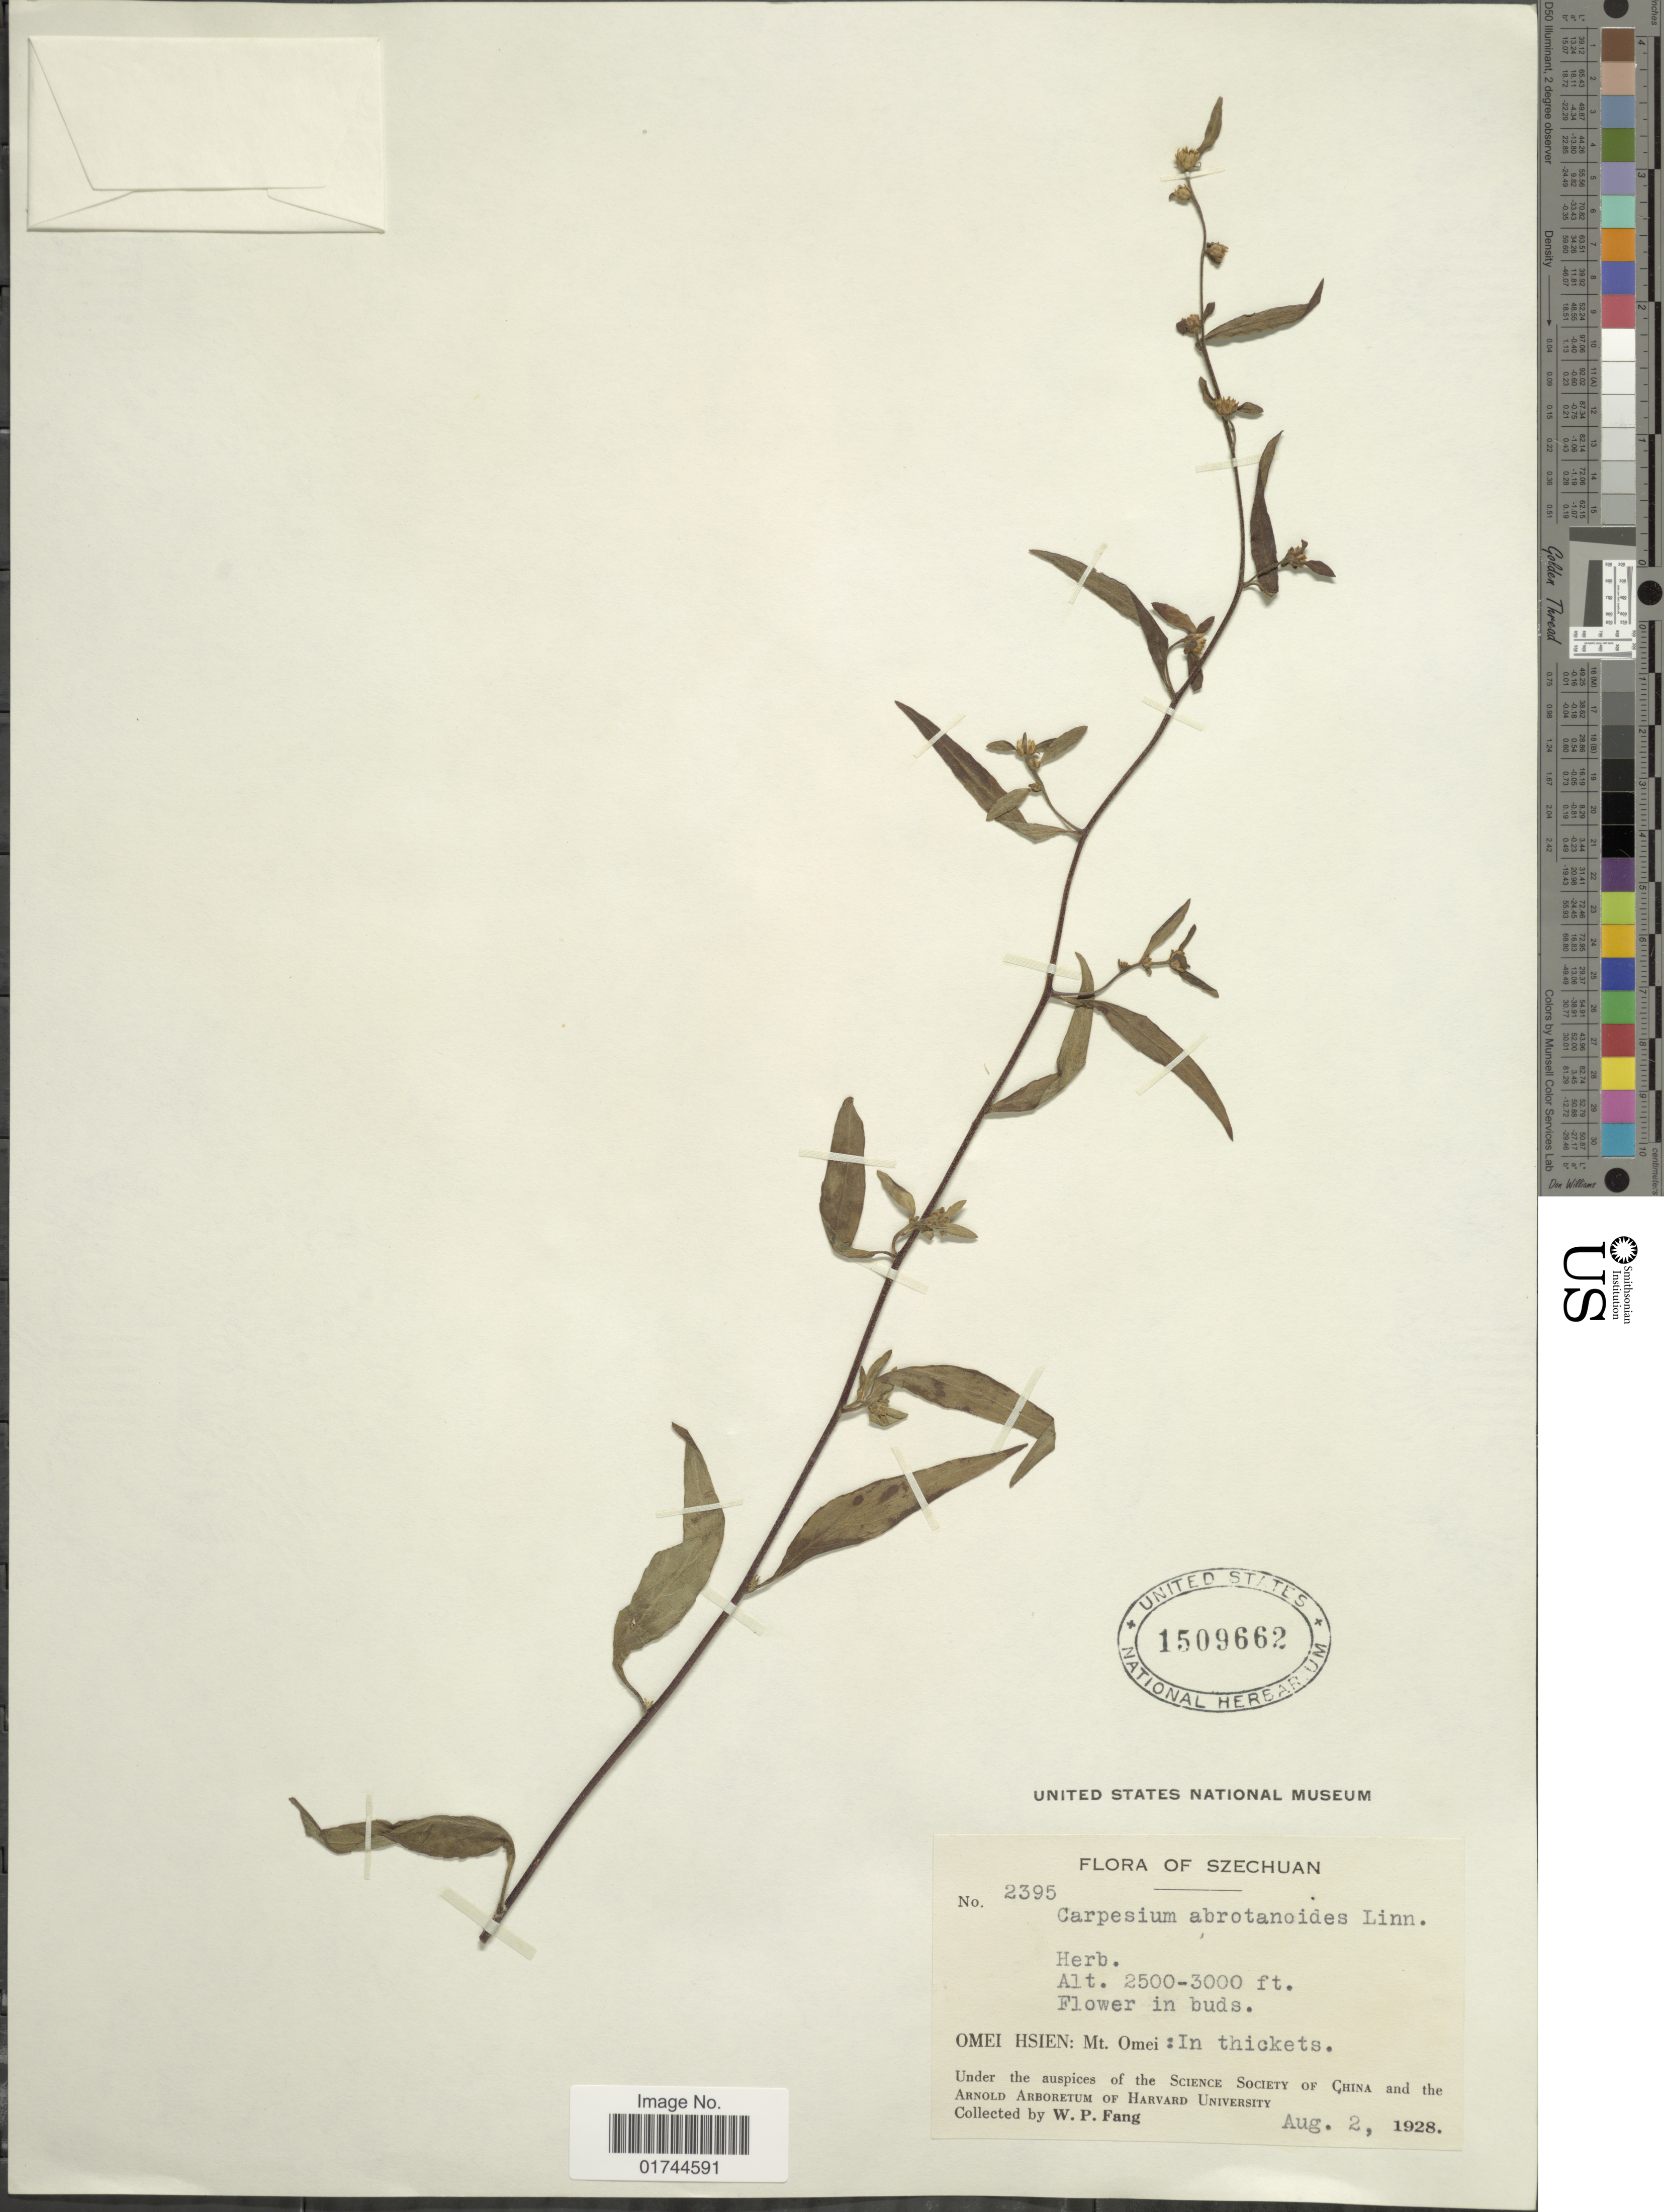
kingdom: Plantae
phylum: Tracheophyta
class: Magnoliopsida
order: Asterales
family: Asteraceae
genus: Carpesium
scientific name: Carpesium abrotanoides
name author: L.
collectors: W. P. Fang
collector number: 2395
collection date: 1928-08-02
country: China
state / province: Sichuan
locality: Szechuan, Omei Hsien: Mt. Omei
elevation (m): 762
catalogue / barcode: US 1509662